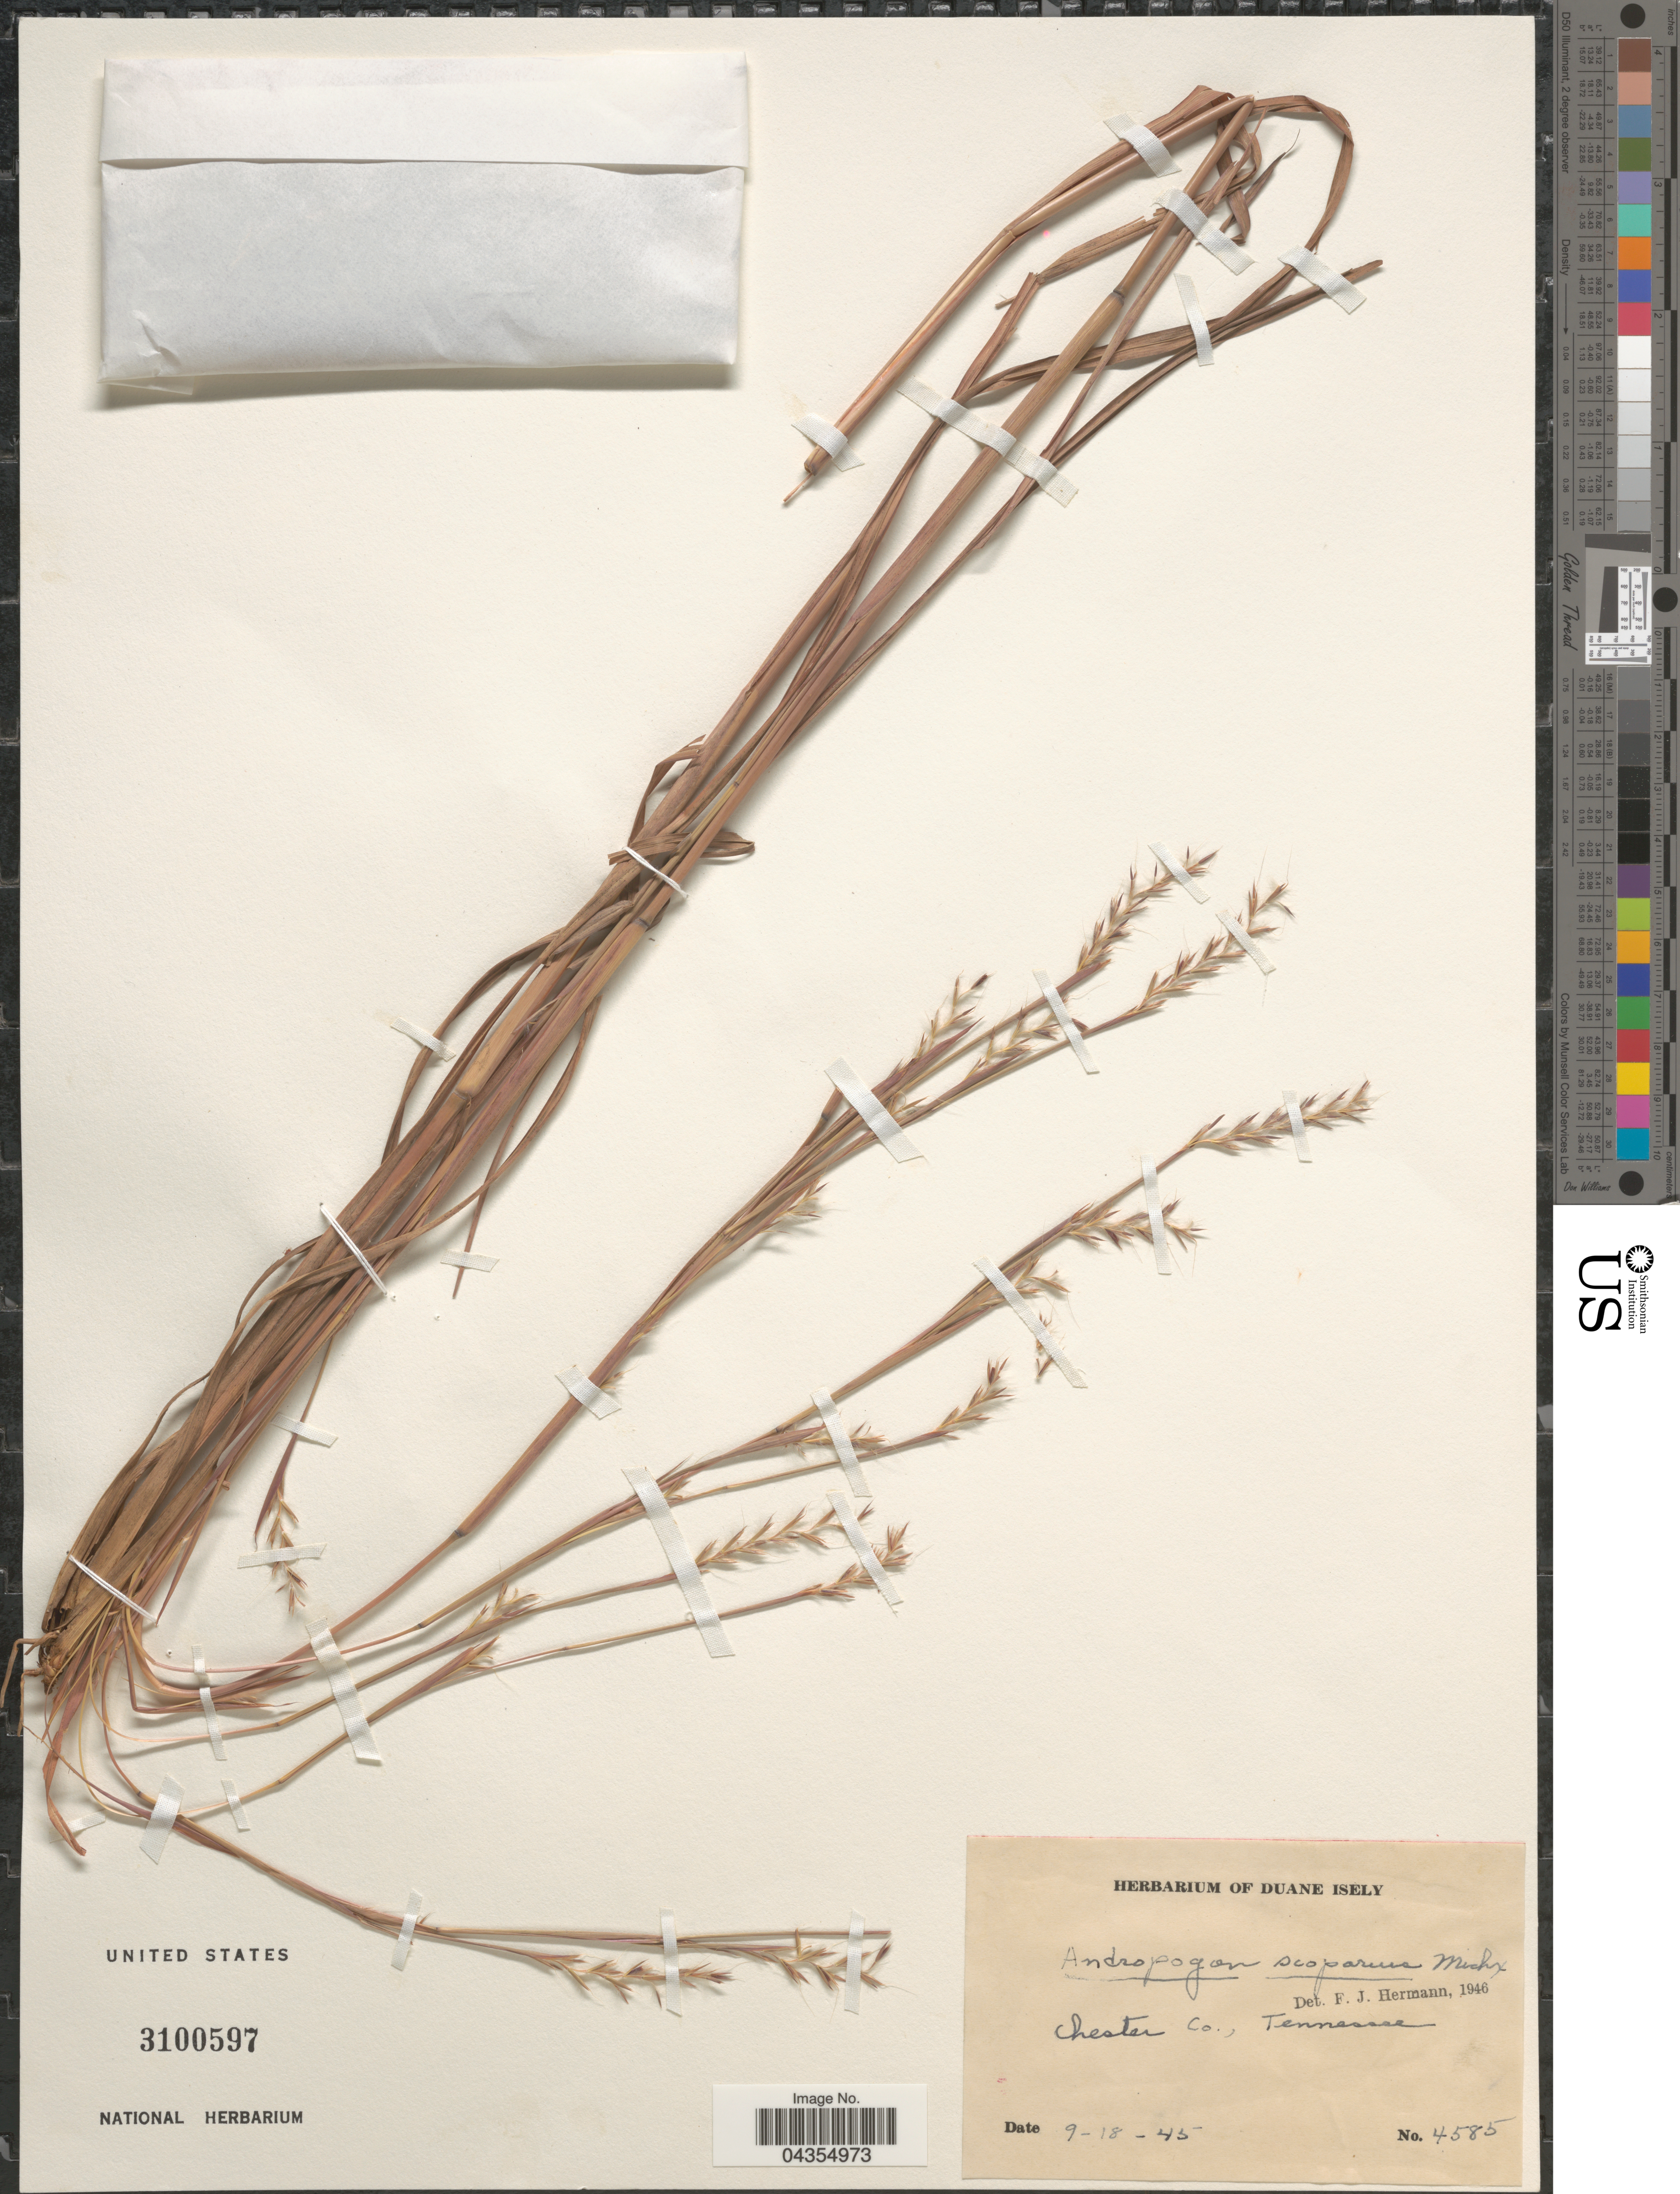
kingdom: Plantae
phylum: Tracheophyta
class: Liliopsida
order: Poales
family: Poaceae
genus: Schizachyrium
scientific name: Schizachyrium sanguineum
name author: (Retz.) Alston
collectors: ex. herb. Duane Isely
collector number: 4585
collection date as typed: Transcribed d/m/y: 18/9/45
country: United States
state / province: Tennessee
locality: Chester Co.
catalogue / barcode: US 3100597